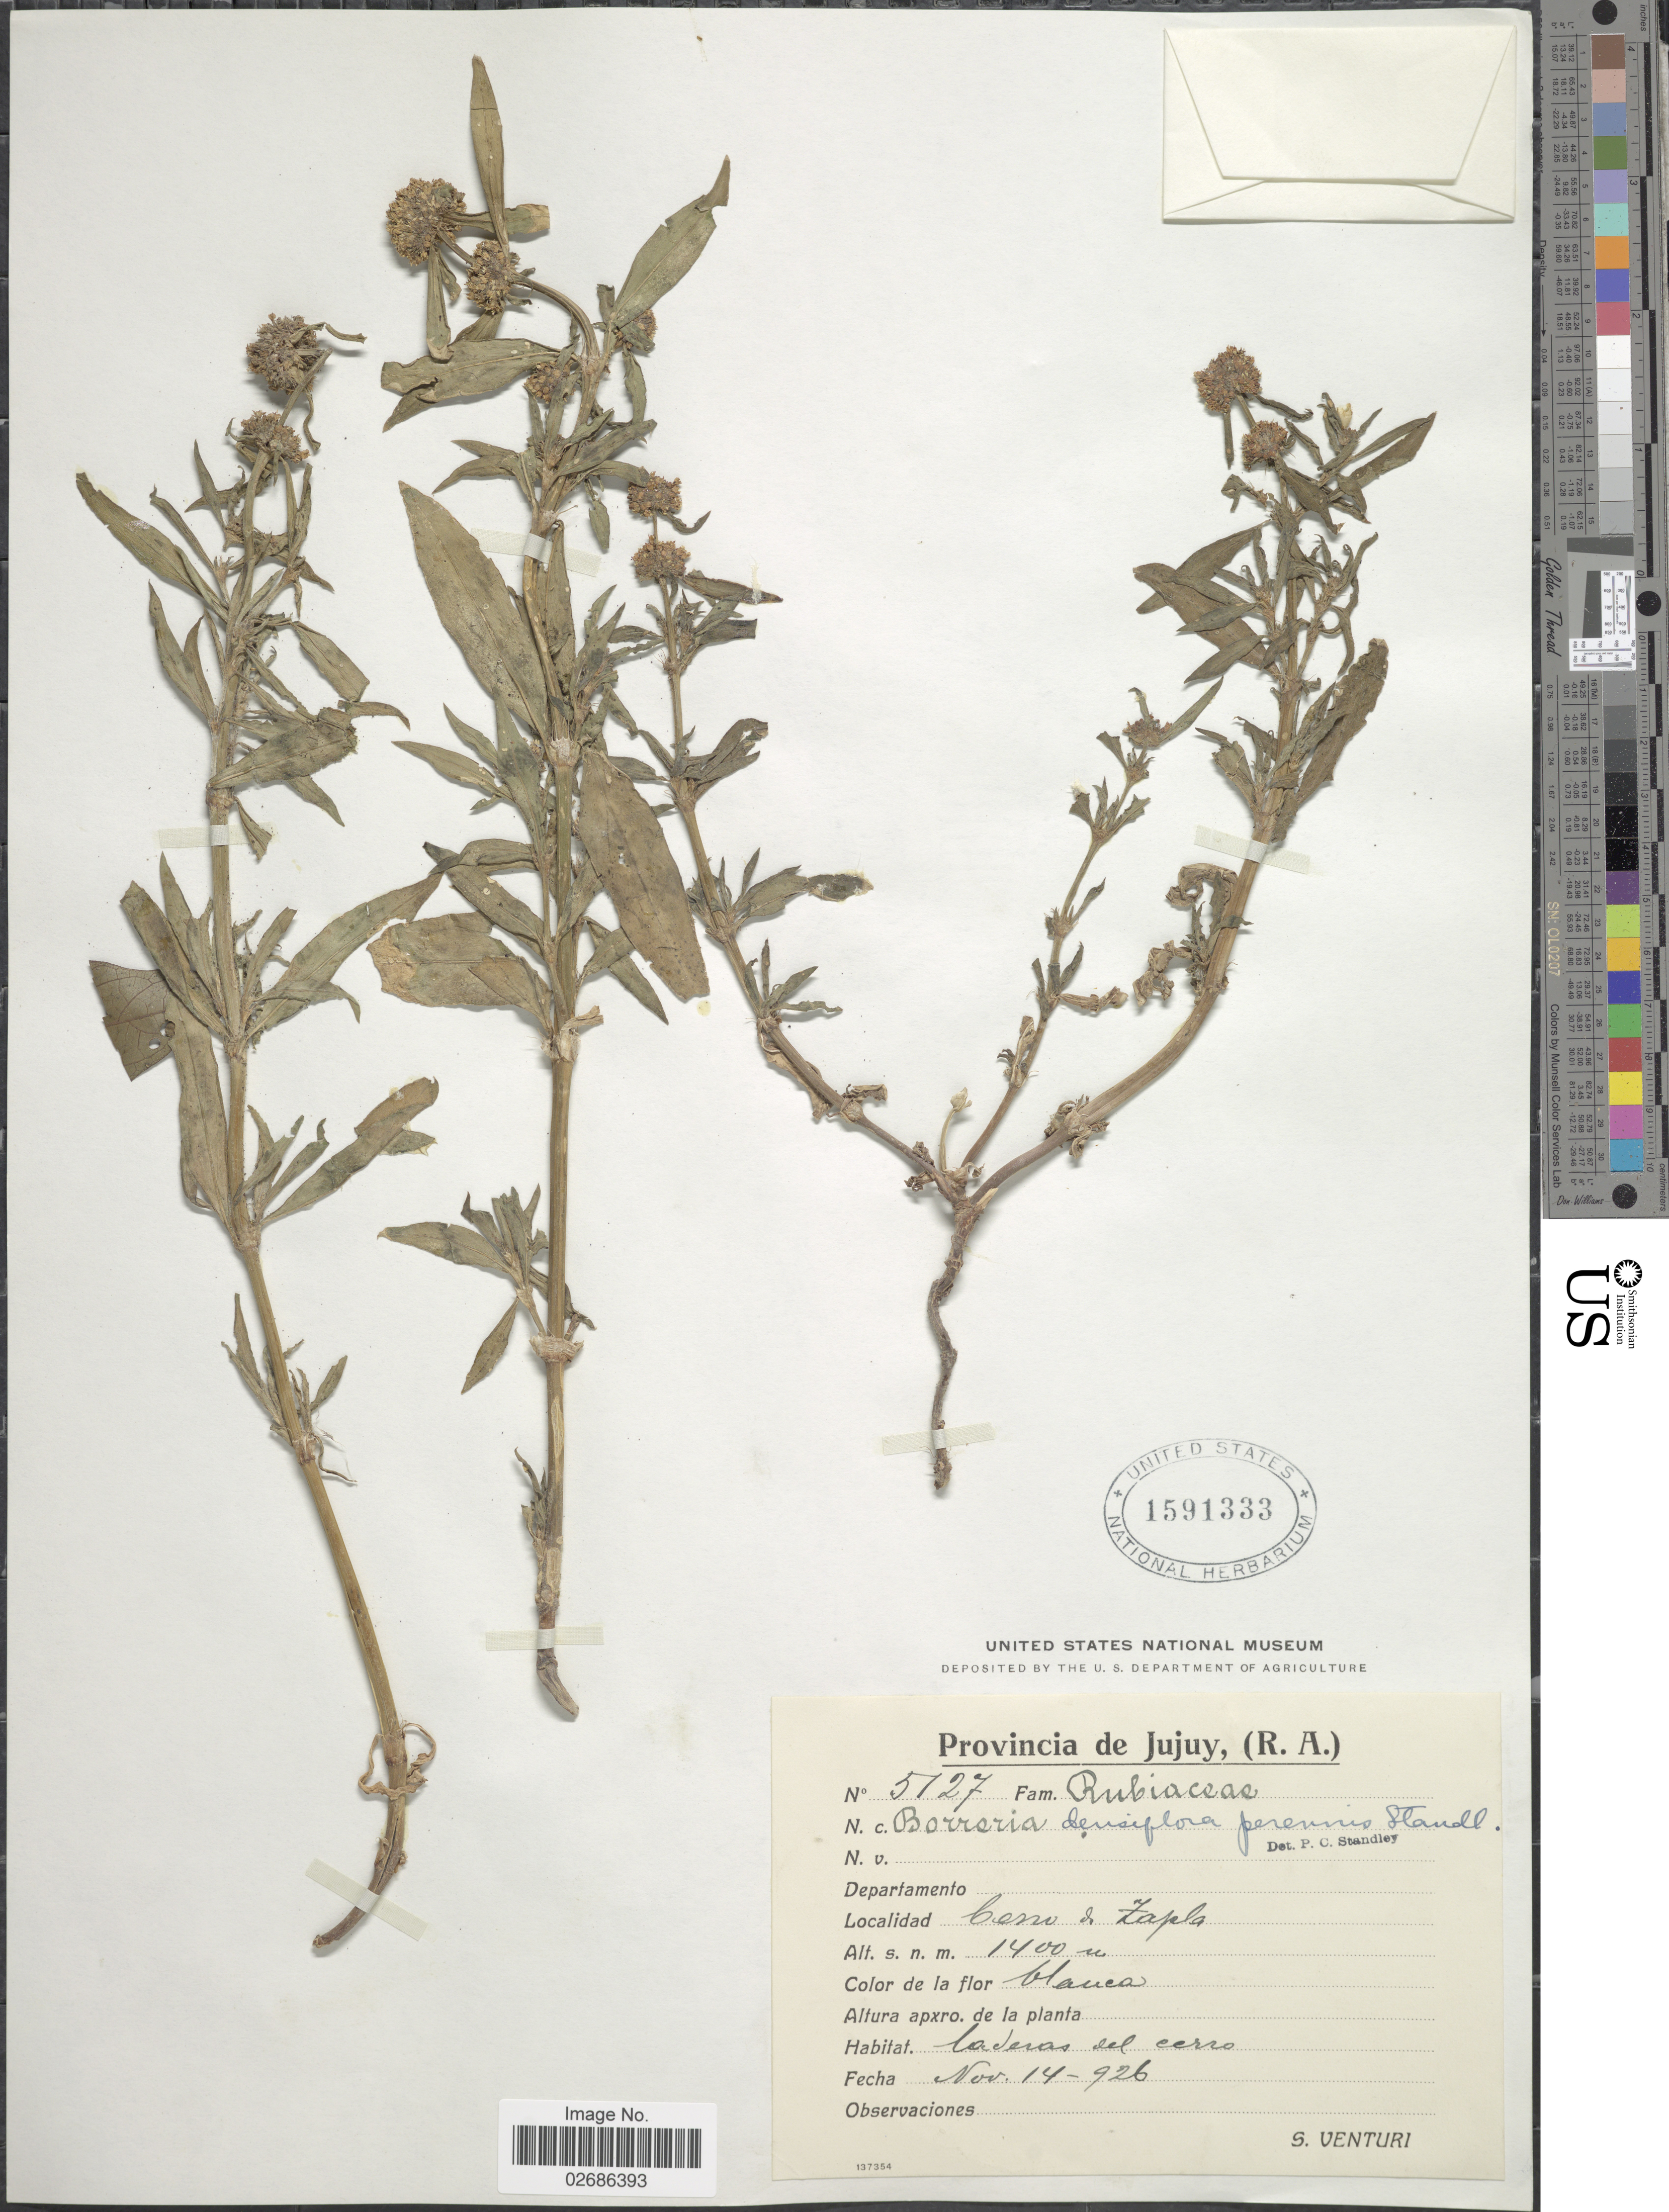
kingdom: Plantae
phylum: Tracheophyta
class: Magnoliopsida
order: Gentianales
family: Rubiaceae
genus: Borreria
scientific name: Borreria densiflora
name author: DC.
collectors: S. Venturi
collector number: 5127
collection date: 1926-11-14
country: Argentina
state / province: Jujuy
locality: Provincia de Jujuy (R.A.), Cerro de Zapla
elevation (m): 1400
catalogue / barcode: US 1591333